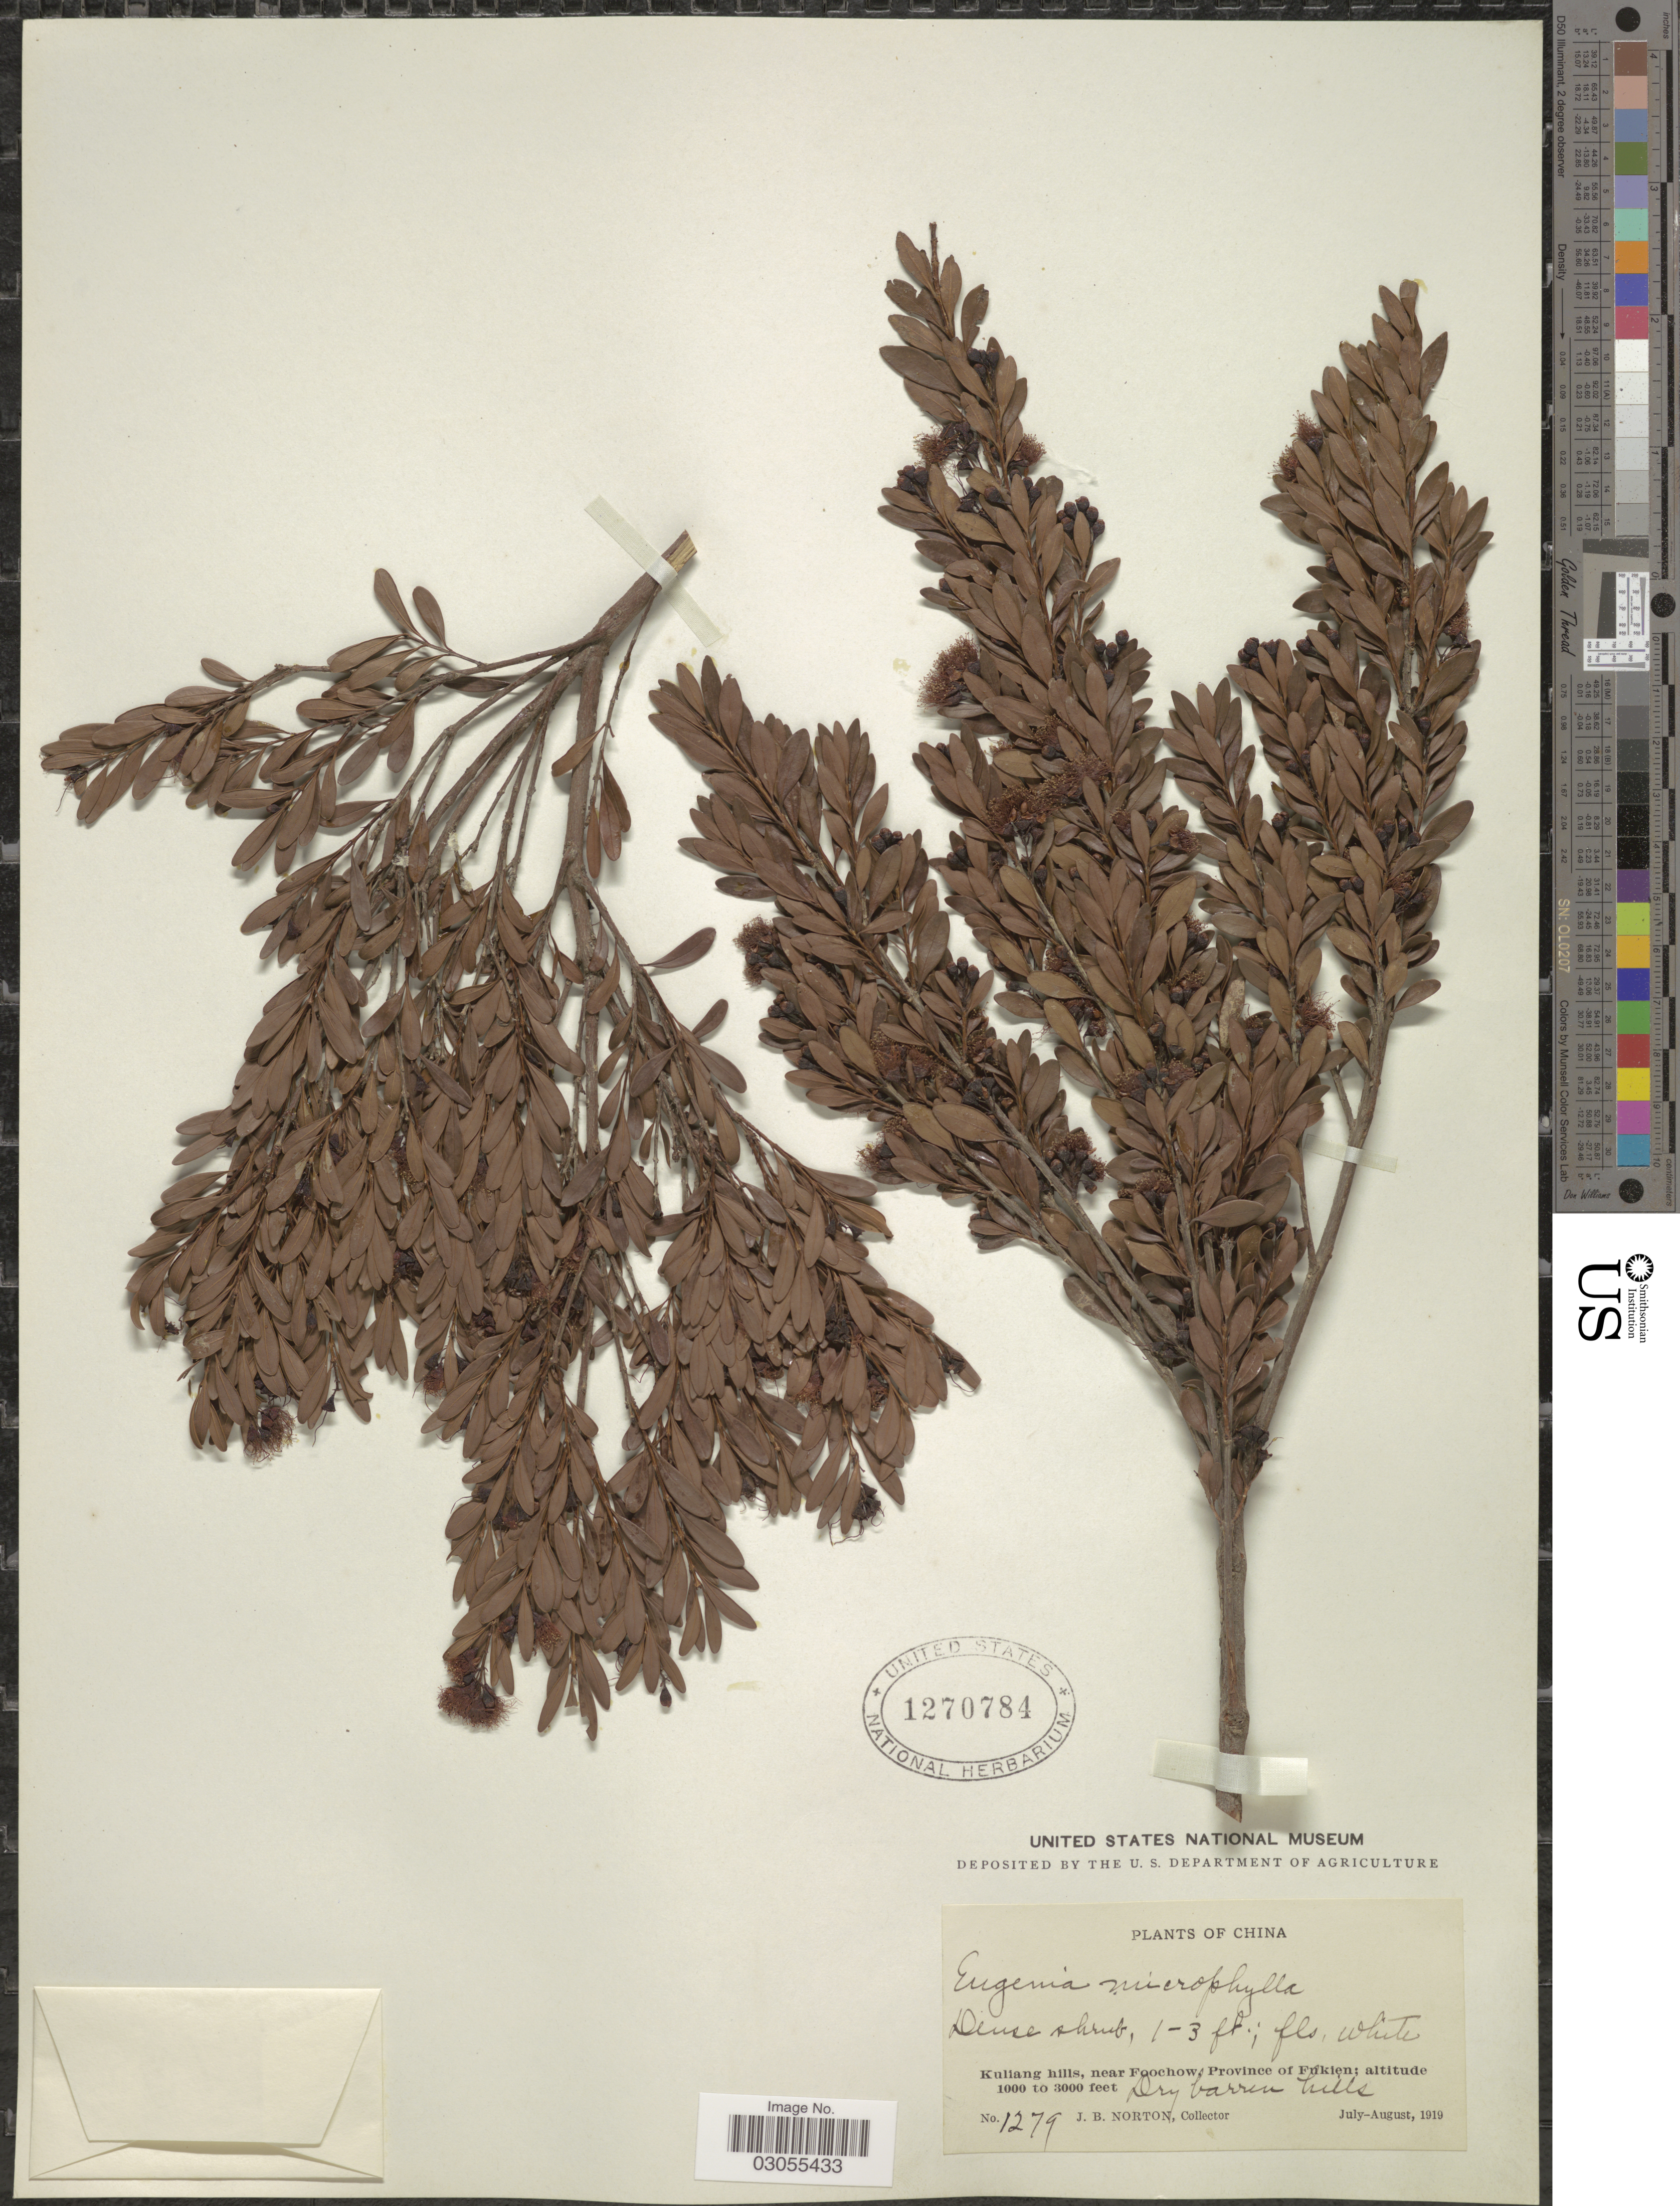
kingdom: Plantae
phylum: Tracheophyta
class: Magnoliopsida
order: Myrtales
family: Myrtaceae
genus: Syzygium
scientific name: Syzygium buxifolium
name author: Hook. & Arn.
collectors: J. B. Norton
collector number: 1279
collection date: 1919-07/1919-08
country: China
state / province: Fujian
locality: Kuliang hills, near Foochow, Province of Fukien.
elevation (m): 305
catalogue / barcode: US 1270784